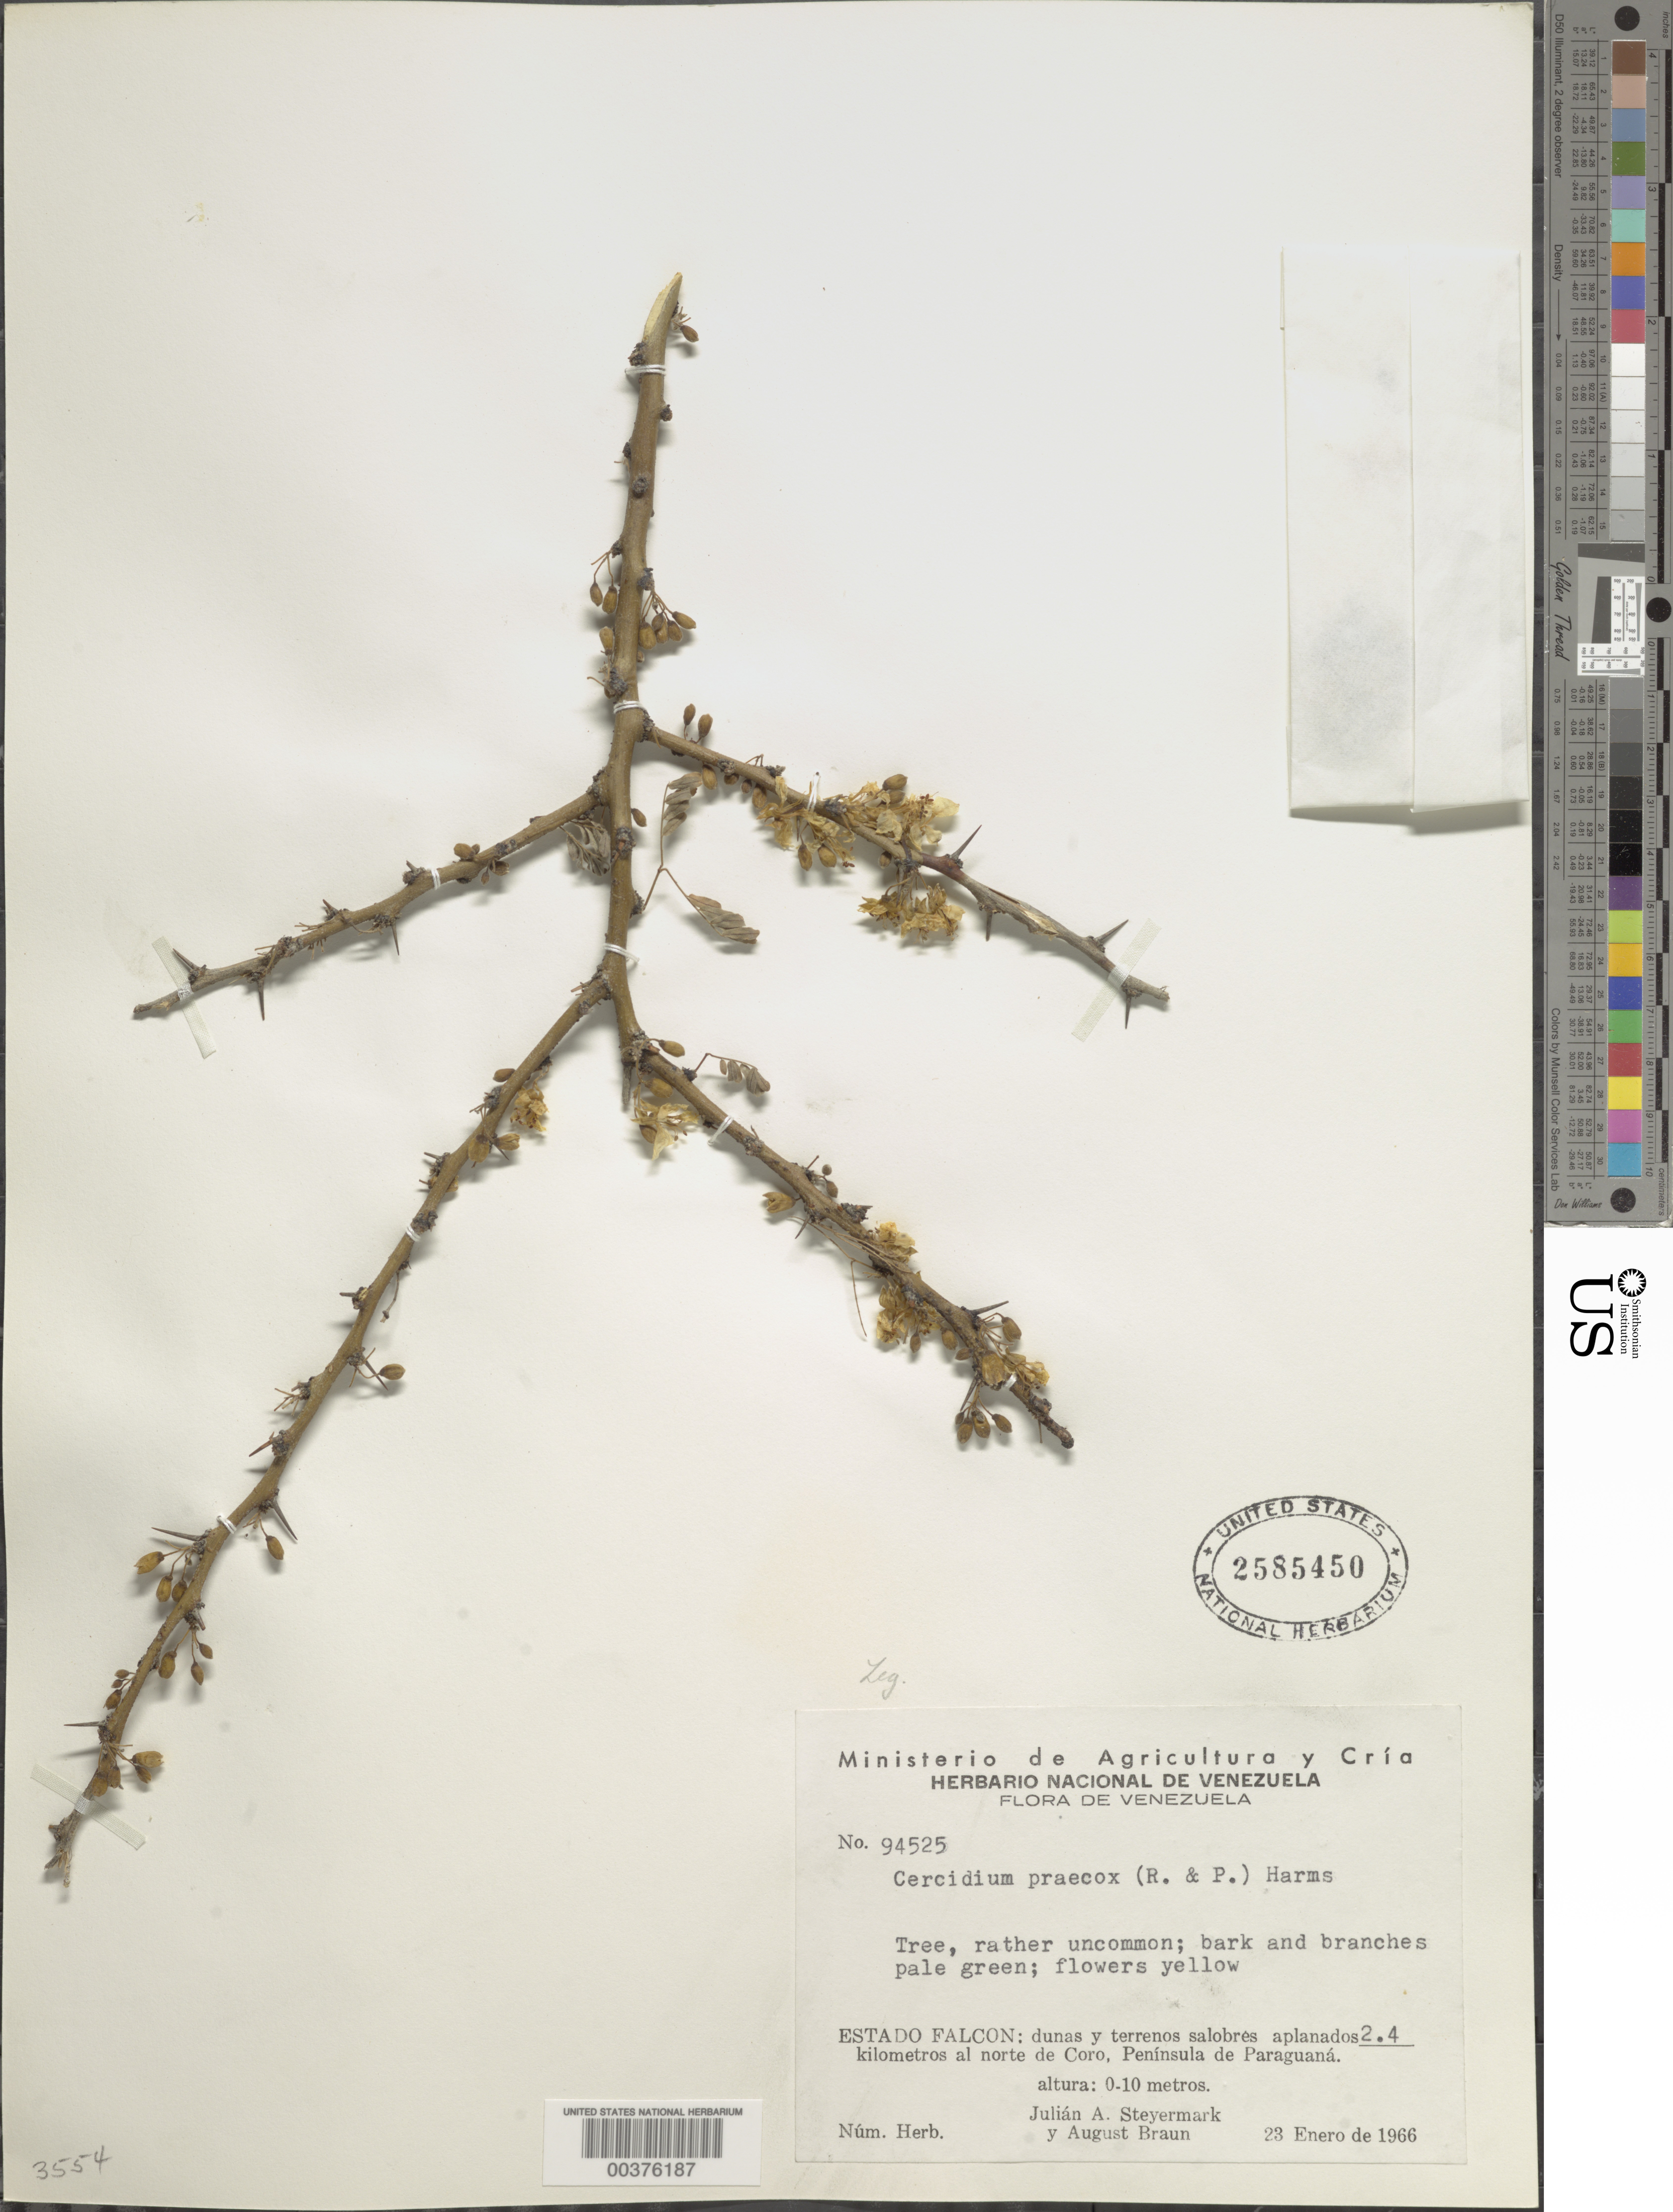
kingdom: Plantae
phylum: Tracheophyta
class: Magnoliopsida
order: Fabales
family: Fabaceae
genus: Parkinsonia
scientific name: Parkinsonia praecox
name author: (Ruiz & Pav.) J.E. Hawkins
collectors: J. Steyermark & A. Braun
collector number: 94525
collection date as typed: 23 Jan 1966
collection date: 1966-01-23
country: Venezuela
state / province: Falcón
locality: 2.4 km al n de coro, peninsula de paraguana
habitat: Dunas y terrenos salobres aplanados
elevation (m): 0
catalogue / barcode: US 2585450